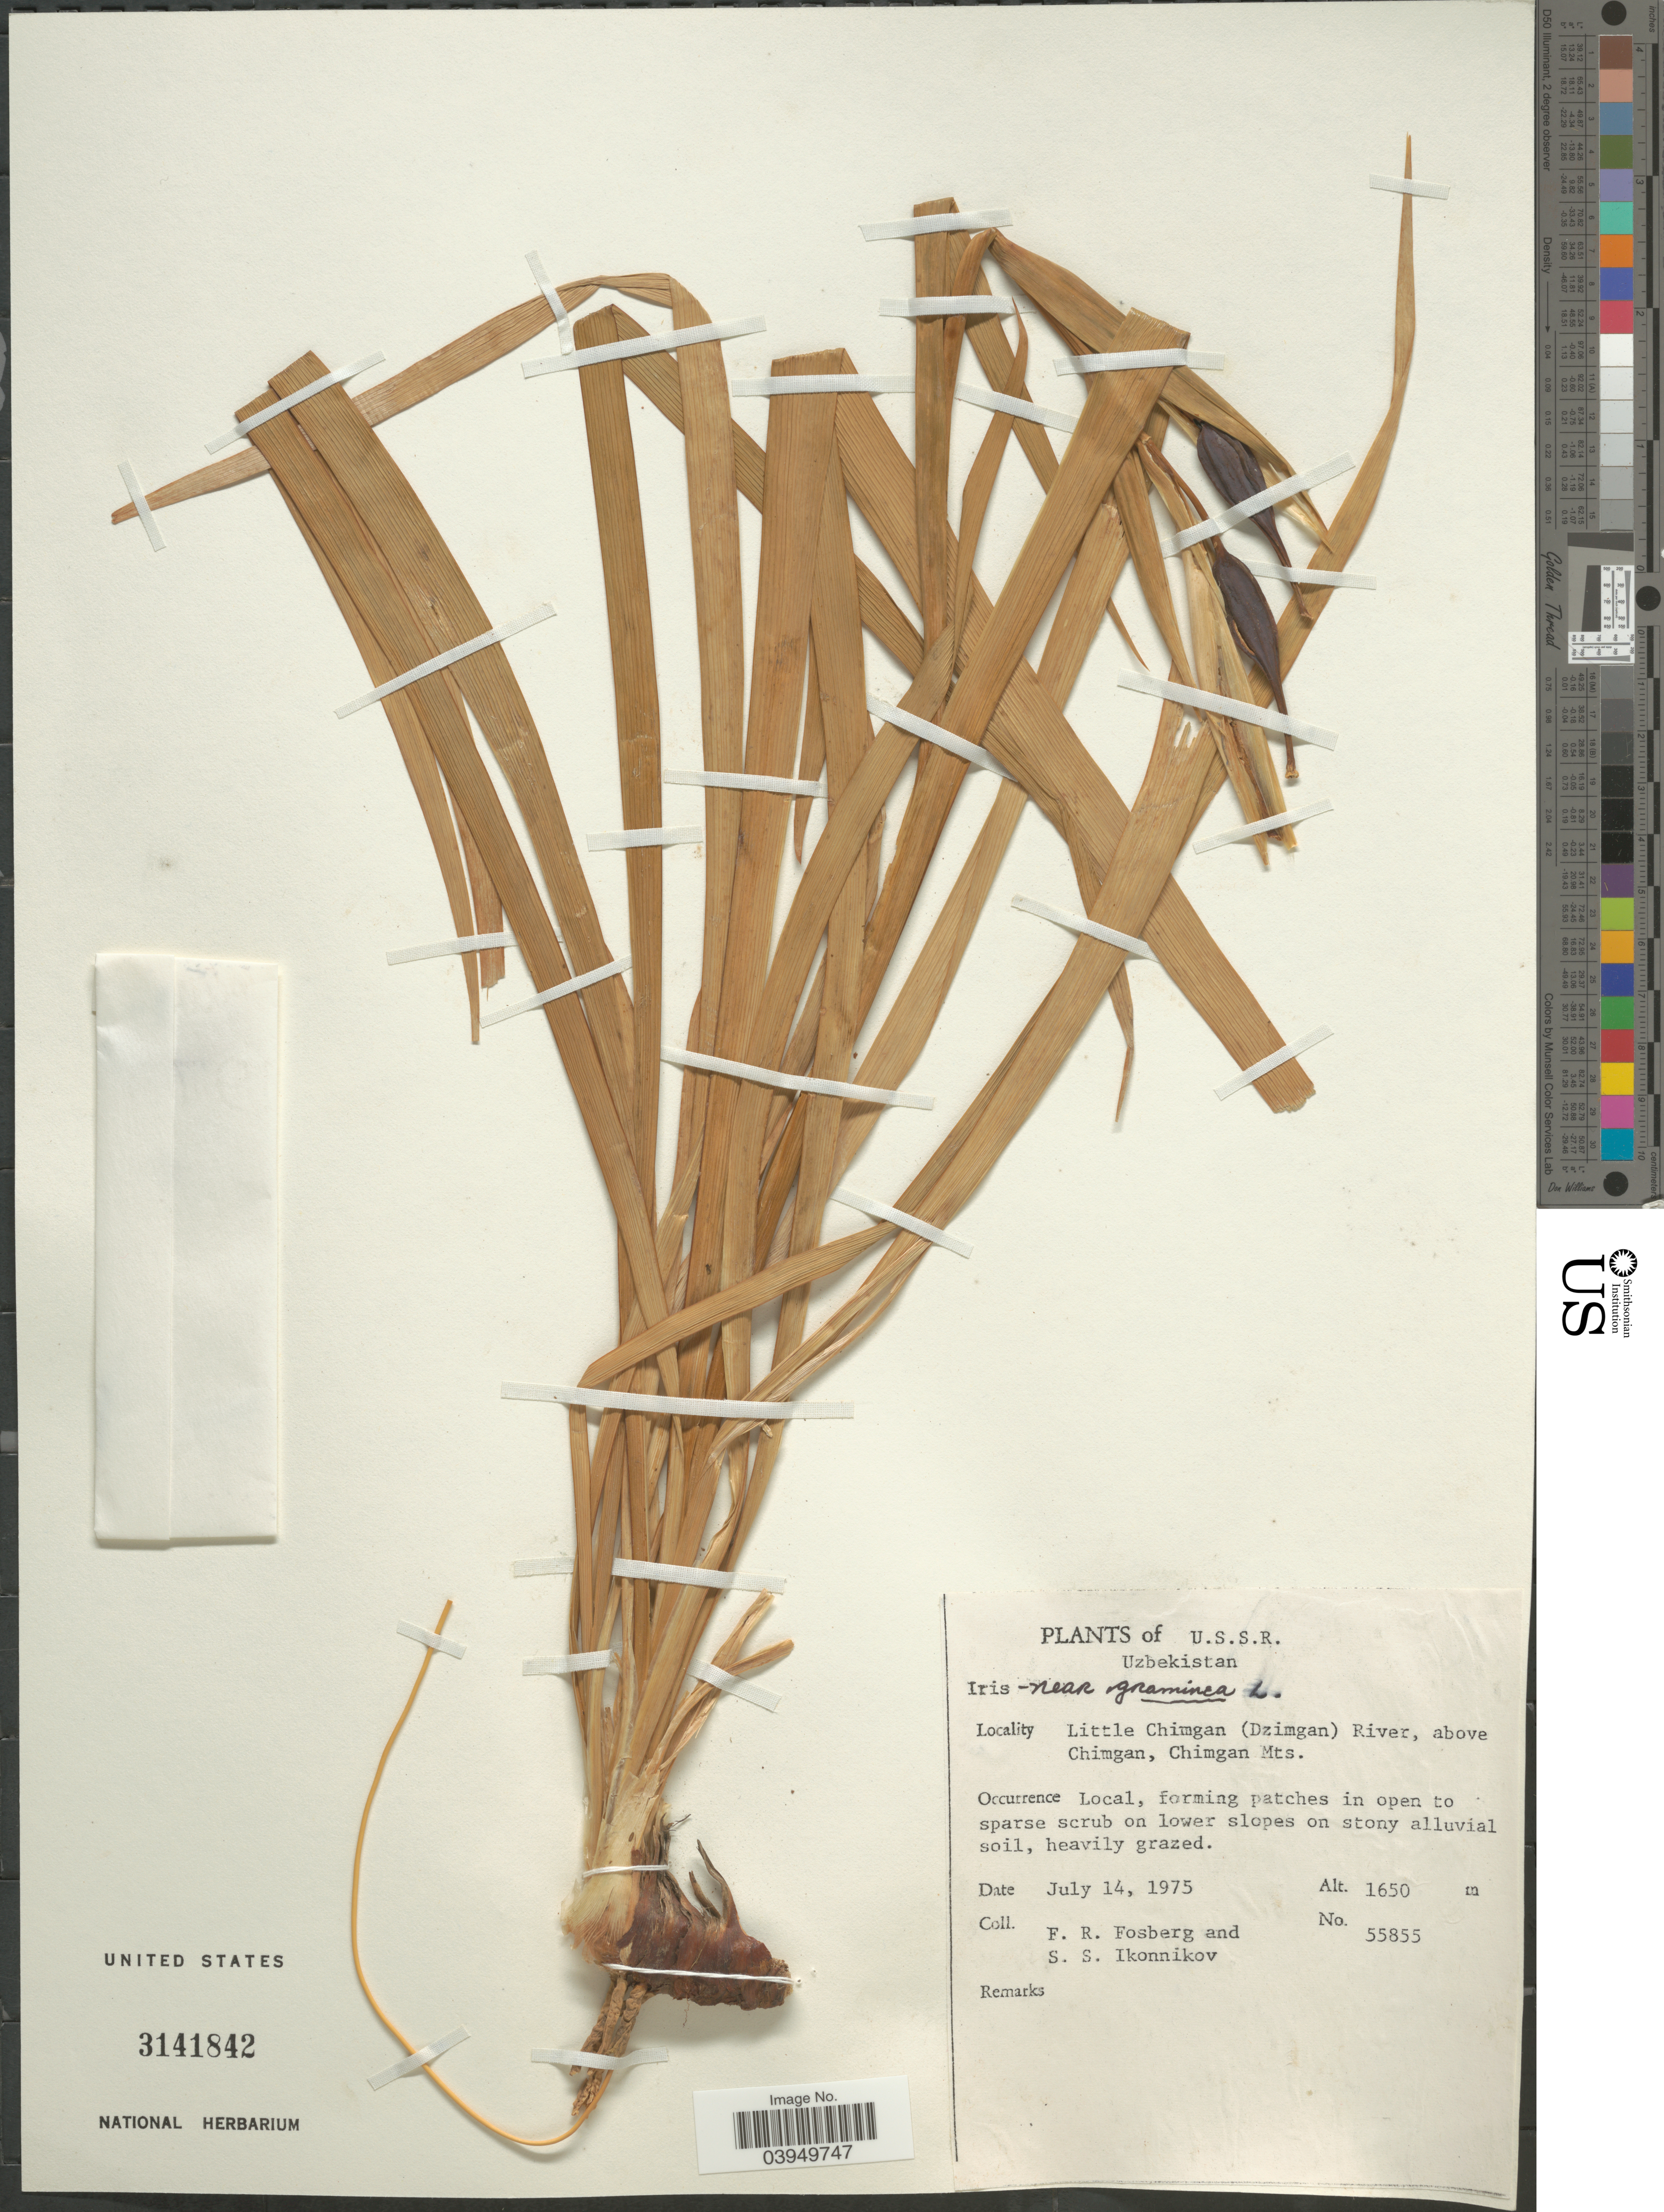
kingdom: Plantae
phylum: Tracheophyta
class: Liliopsida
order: Asparagales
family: Iridaceae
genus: Iris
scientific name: Iris graminea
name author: L.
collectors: F. R. Fosberg & S. Ikonnikov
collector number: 55855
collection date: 1975-07-14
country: Uzbekistan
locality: U.S.S.R. Little Chimgan (Dzimgan) River, above Chimgan, Chimgan Mts.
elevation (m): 1650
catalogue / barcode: US 3141842